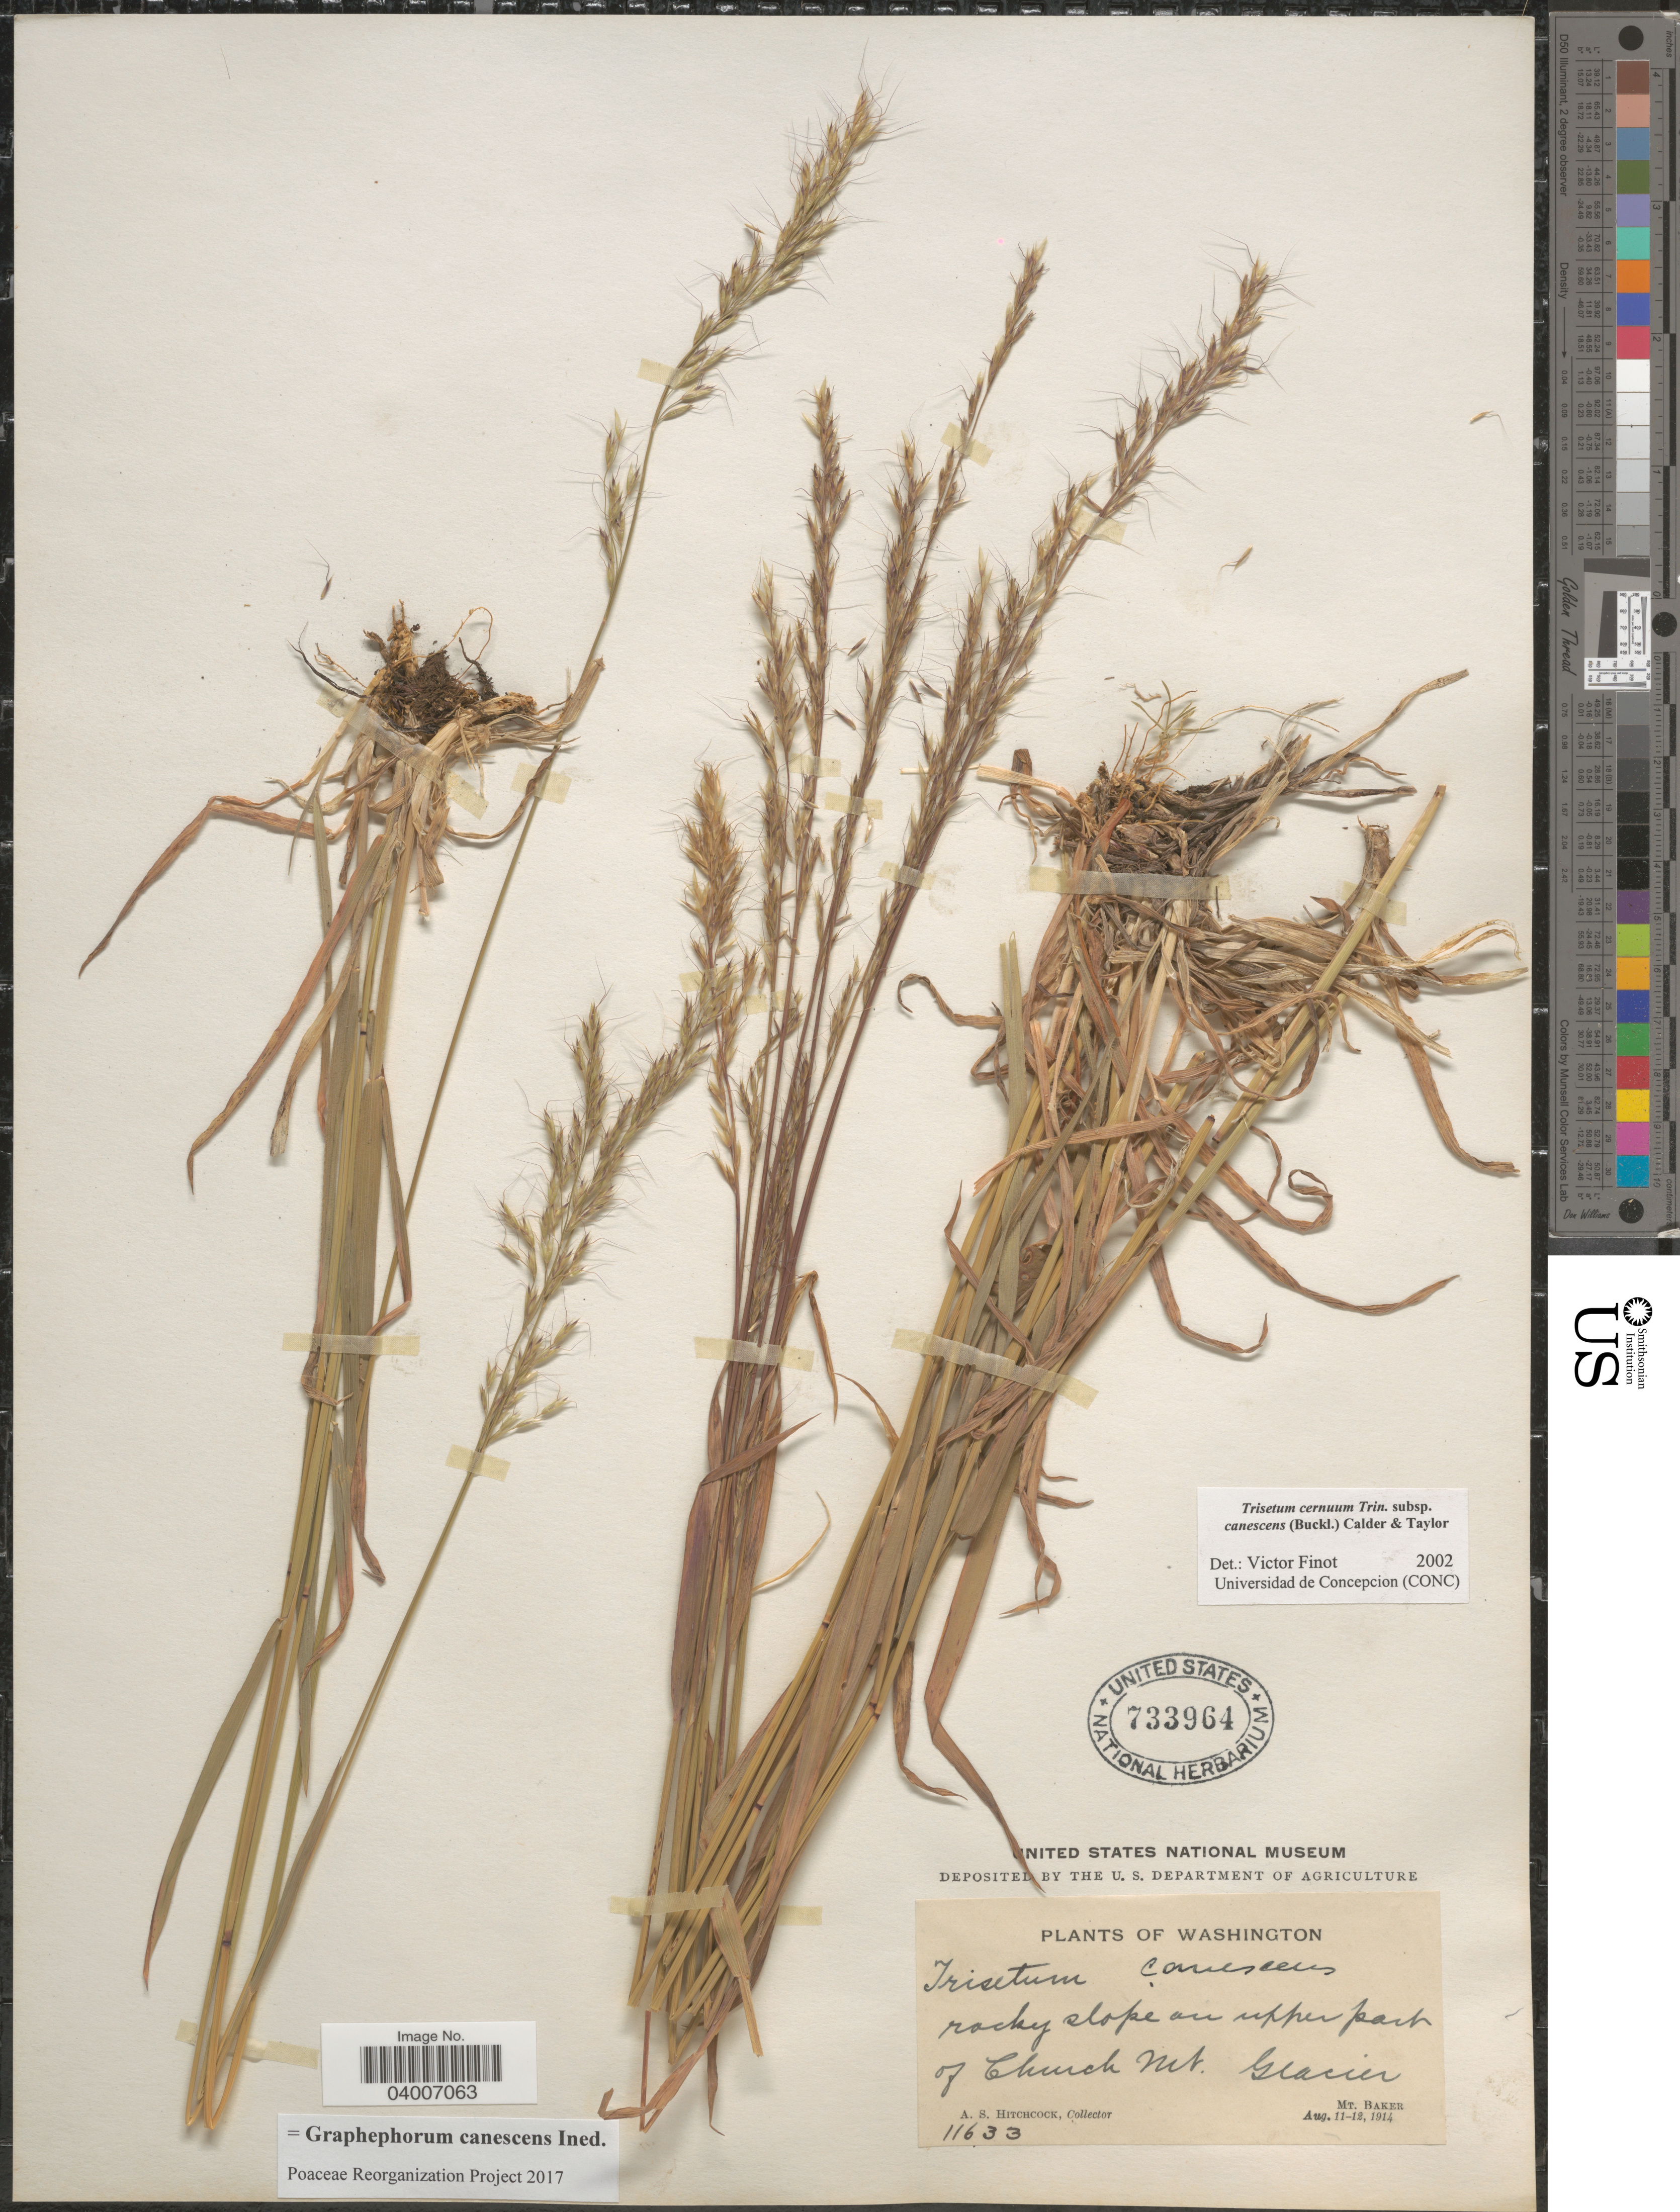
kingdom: Plantae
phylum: Tracheophyta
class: Liliopsida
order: Poales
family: Poaceae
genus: Graphephorum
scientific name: Graphephorum canescens ined.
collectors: A. S. Hitchcock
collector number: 11633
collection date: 1914-08-11/1914-08-12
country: United States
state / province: Washington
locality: Rocky slopes on upper part of Church Mt. Glacer. Mt. Baker.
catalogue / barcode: US 733964